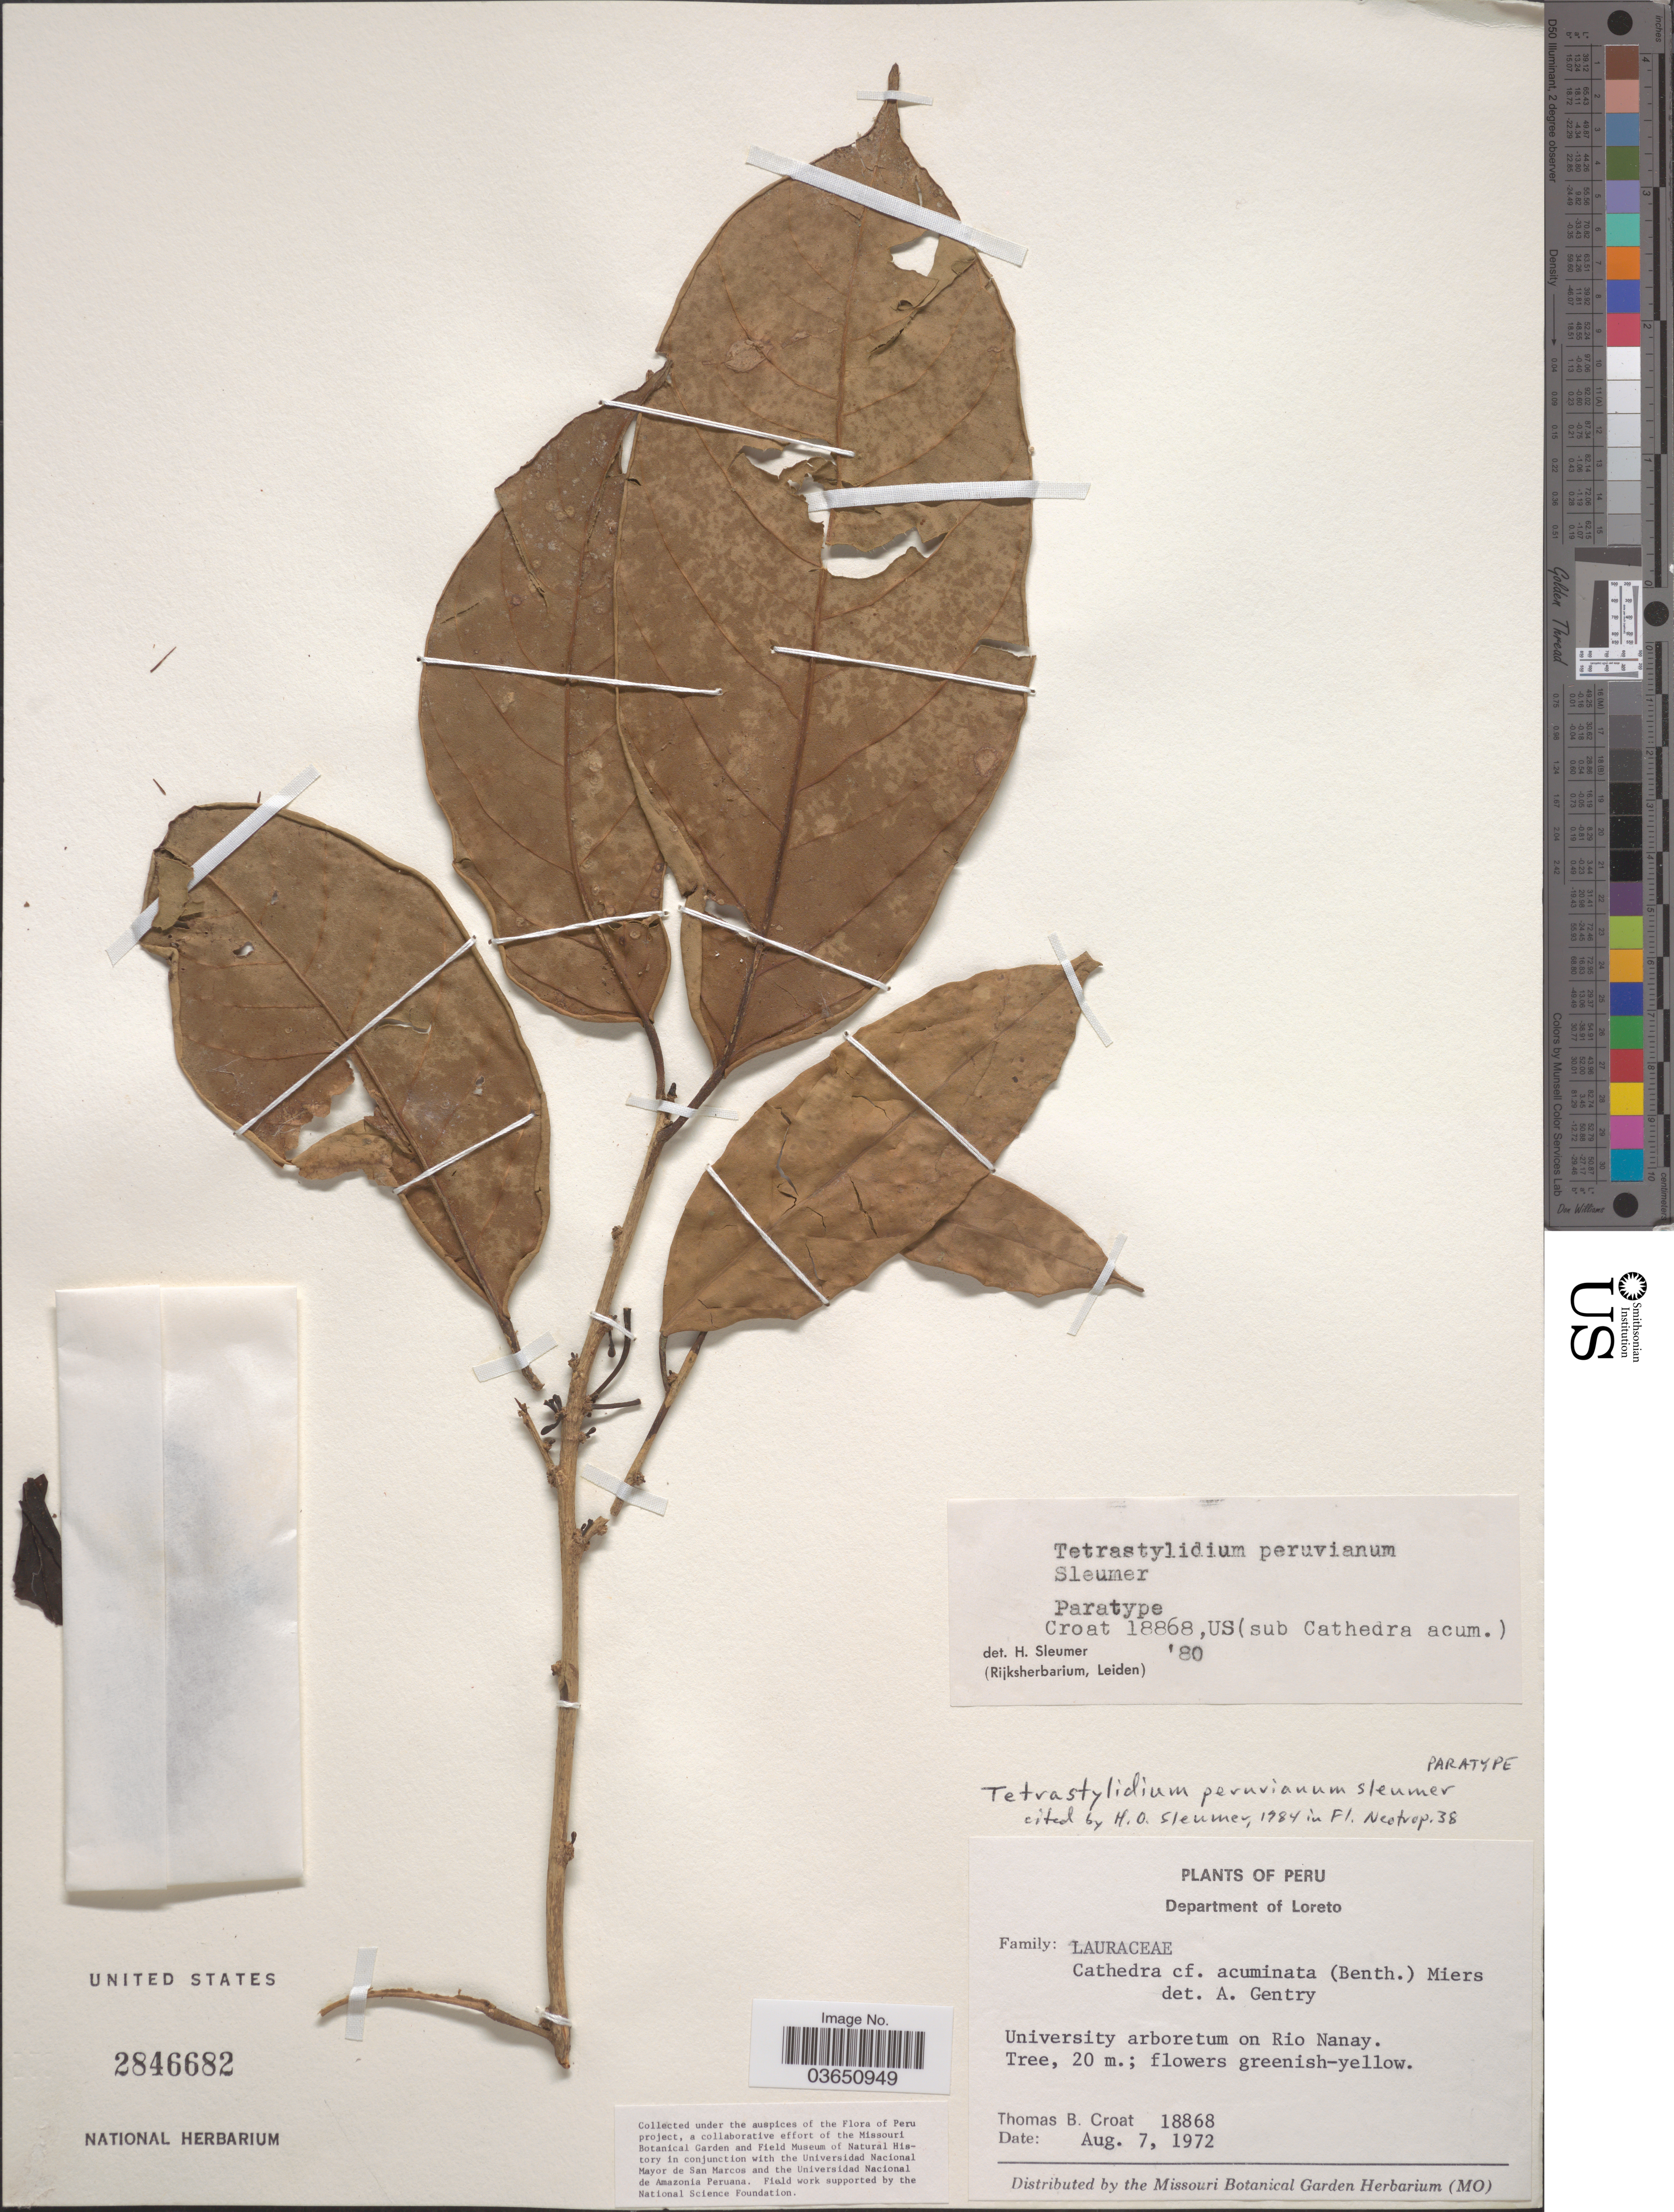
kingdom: Plantae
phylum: Tracheophyta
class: Magnoliopsida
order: Santalales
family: Strombosiaceae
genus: Tetrastylidium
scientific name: Tetrastylidium peruvianum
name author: Sleumer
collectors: T. B. Croat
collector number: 18868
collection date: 1972-08-07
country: Peru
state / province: Loreto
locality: Department of Loreto. University arboretum on Rio Nanay.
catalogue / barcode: US 2846682